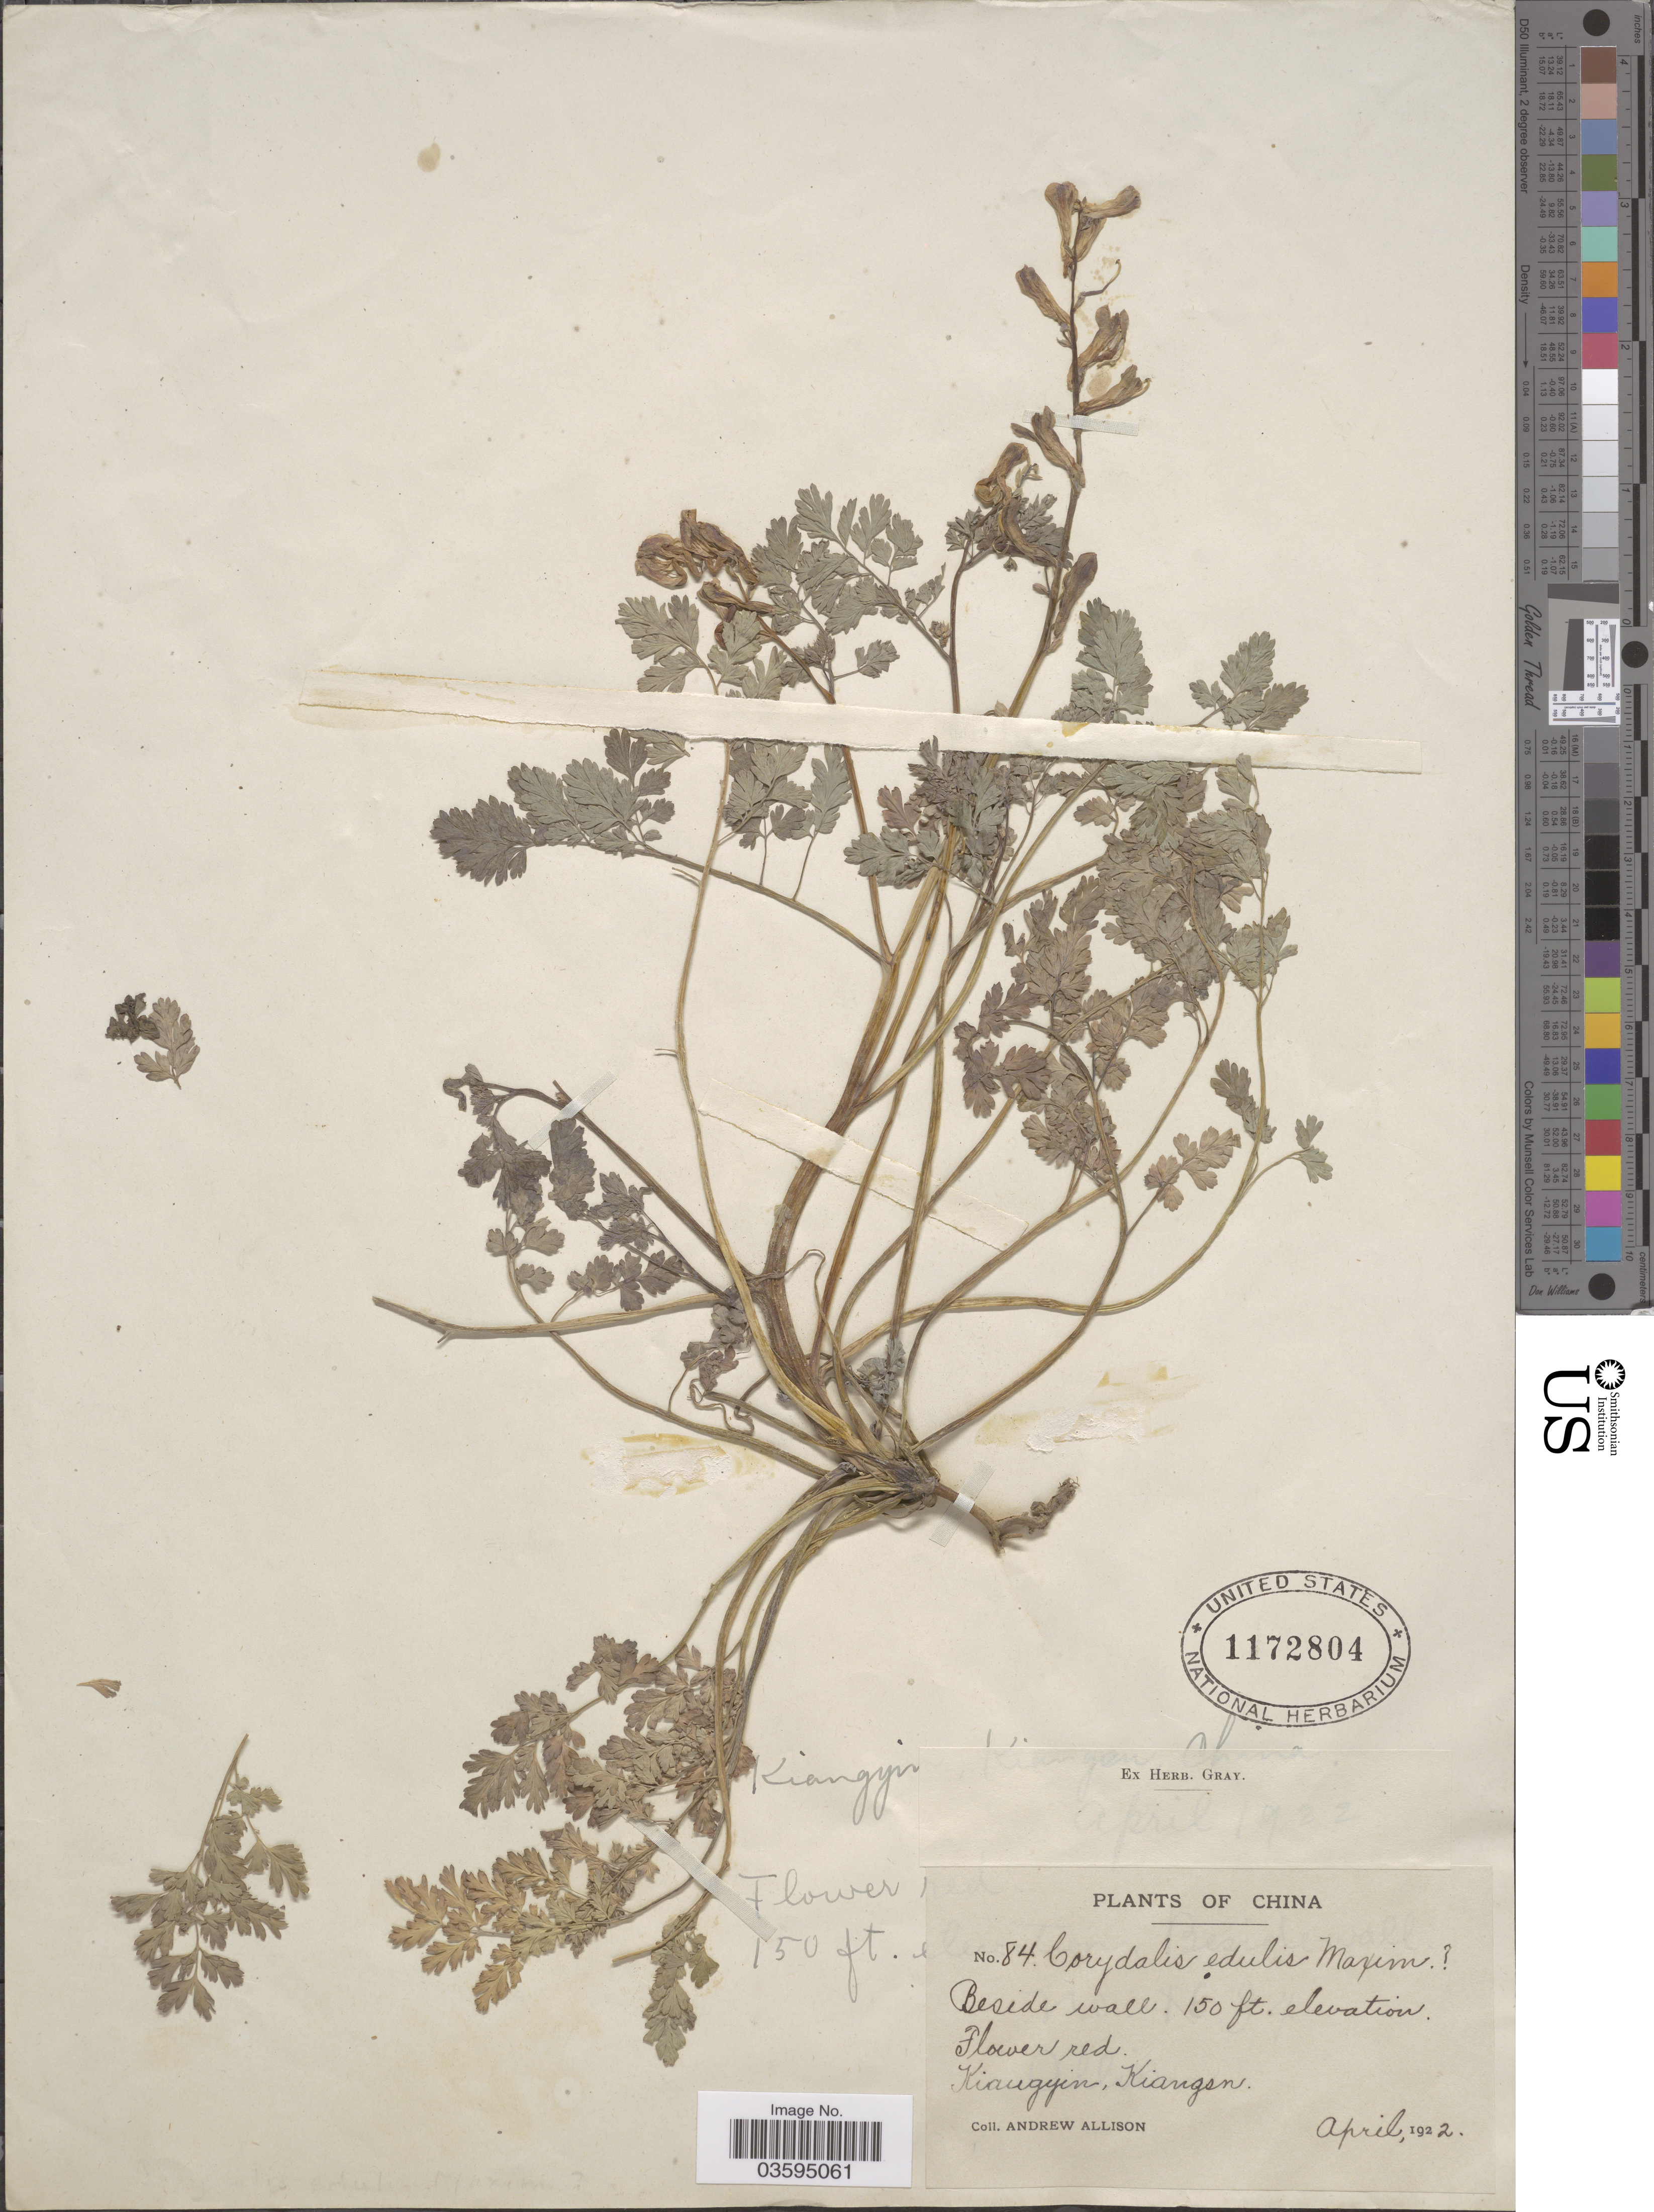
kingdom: Plantae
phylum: Tracheophyta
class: Magnoliopsida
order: Ranunculales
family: Papaveraceae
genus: Corydalis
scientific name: Corydalis edulis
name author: Maxim.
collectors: A. Allison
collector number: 84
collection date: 1922-04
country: China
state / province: Jiangsu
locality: Kiangyin, Kiangsu. Beside wall.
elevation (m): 46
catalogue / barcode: US 1172804